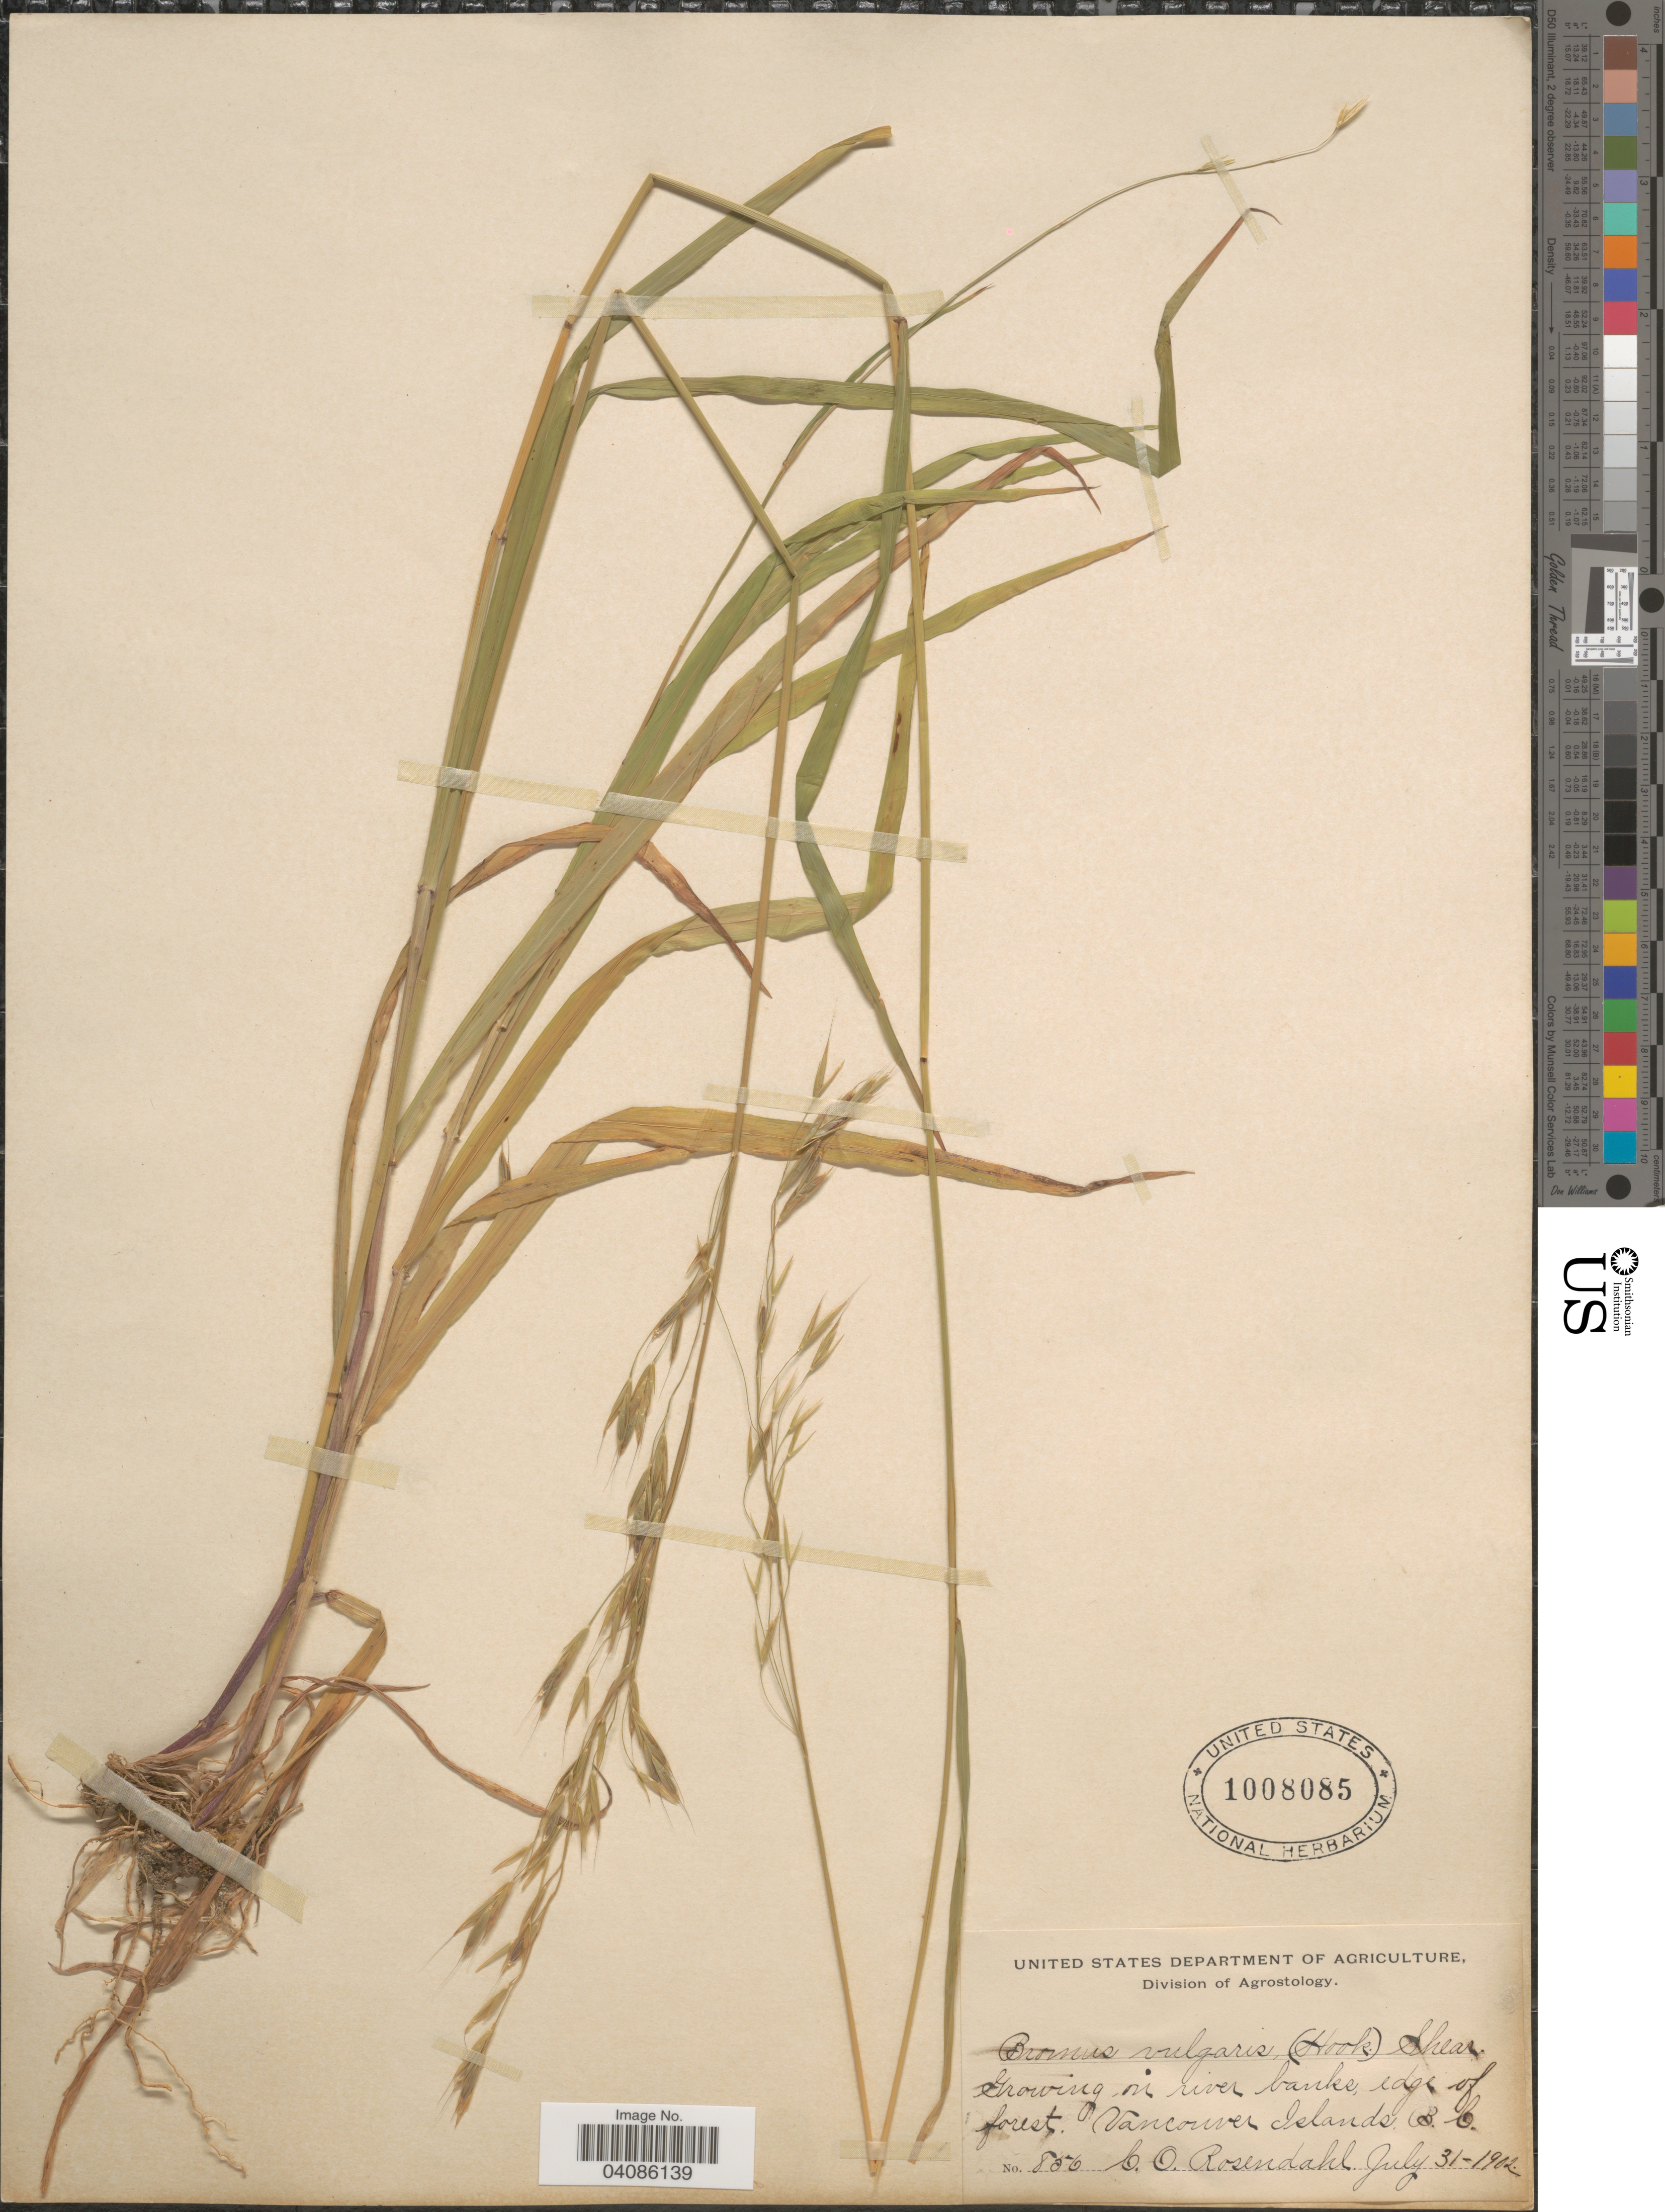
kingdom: Plantae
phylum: Tracheophyta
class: Liliopsida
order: Poales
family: Poaceae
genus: Bromus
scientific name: Bromus vulgaris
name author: (Hook.) Shear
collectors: C. O. Rosendahl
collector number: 856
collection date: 1902-07-31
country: Canada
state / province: British Columbia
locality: Vancouver Islands.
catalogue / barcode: US 1008085